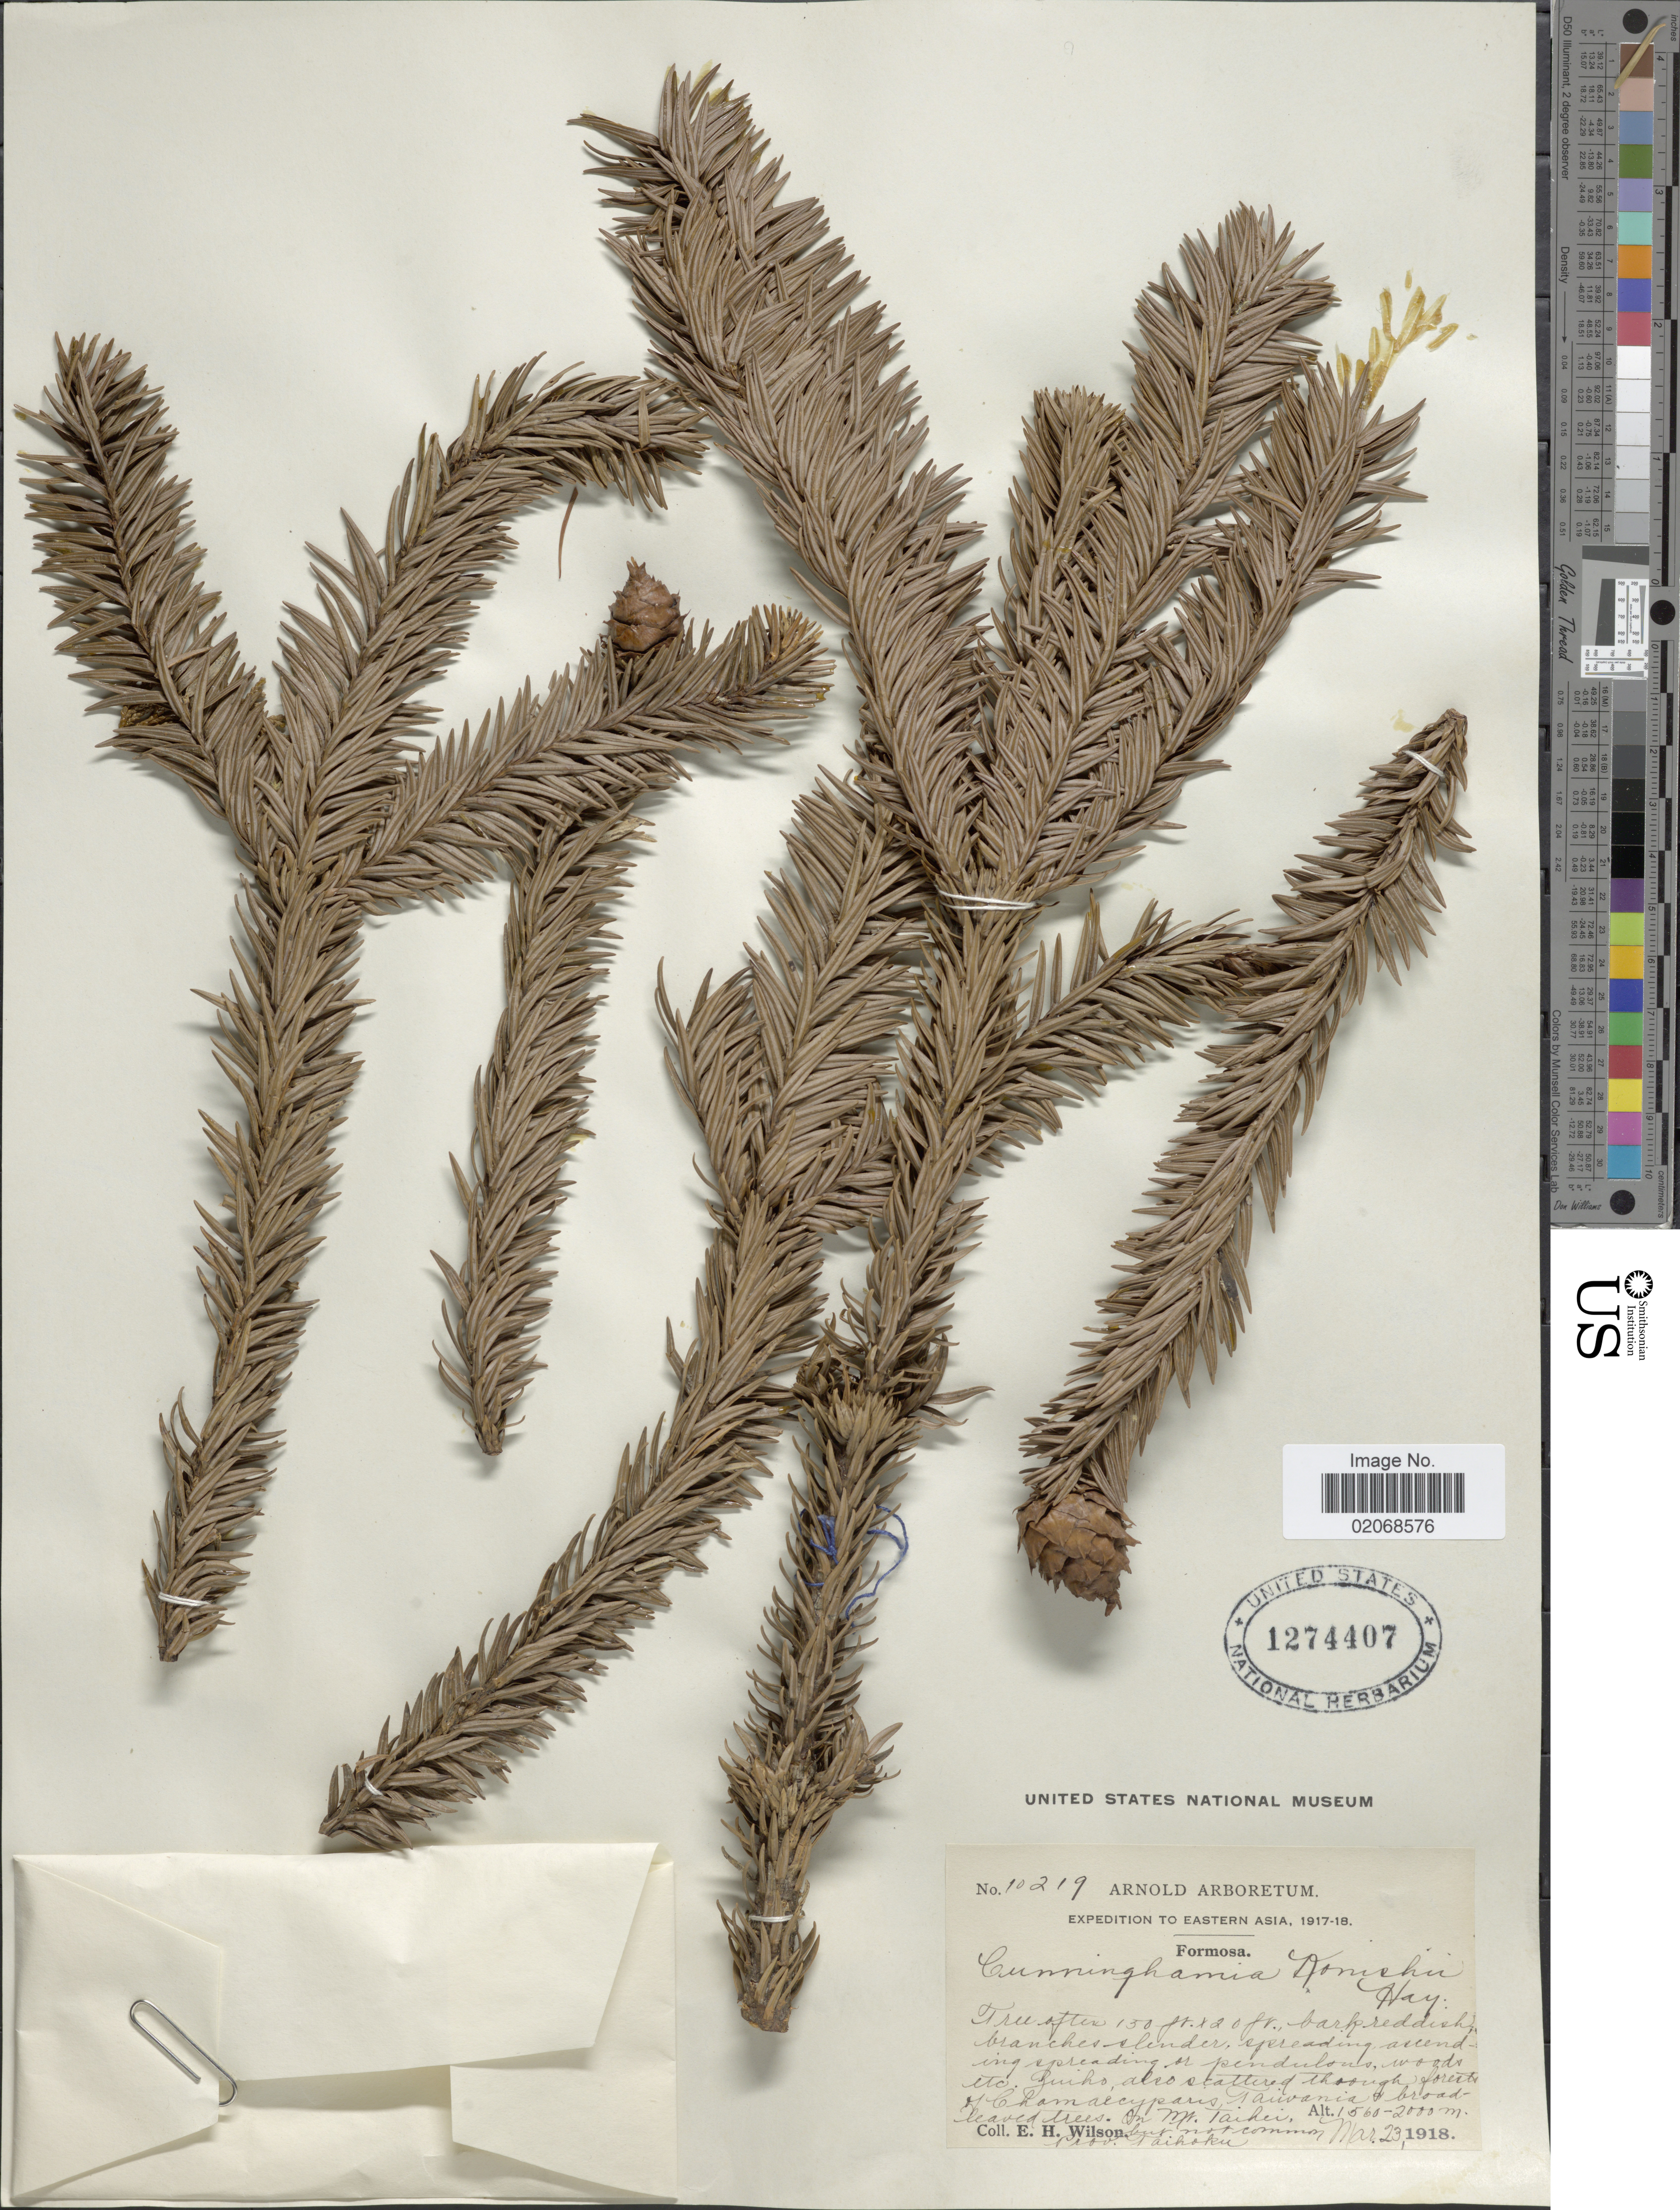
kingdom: Plantae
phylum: Tracheophyta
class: Pinopsida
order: Pinales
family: Cupressaceae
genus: Cunninghamia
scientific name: Cunninghamia konishii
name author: Hayata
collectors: E. Wilson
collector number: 10219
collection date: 1918-03-23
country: Taiwan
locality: Eastern Asia, on Mt. Taihei, Prov. Taihoku, Formosa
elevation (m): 1560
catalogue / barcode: US 1274407